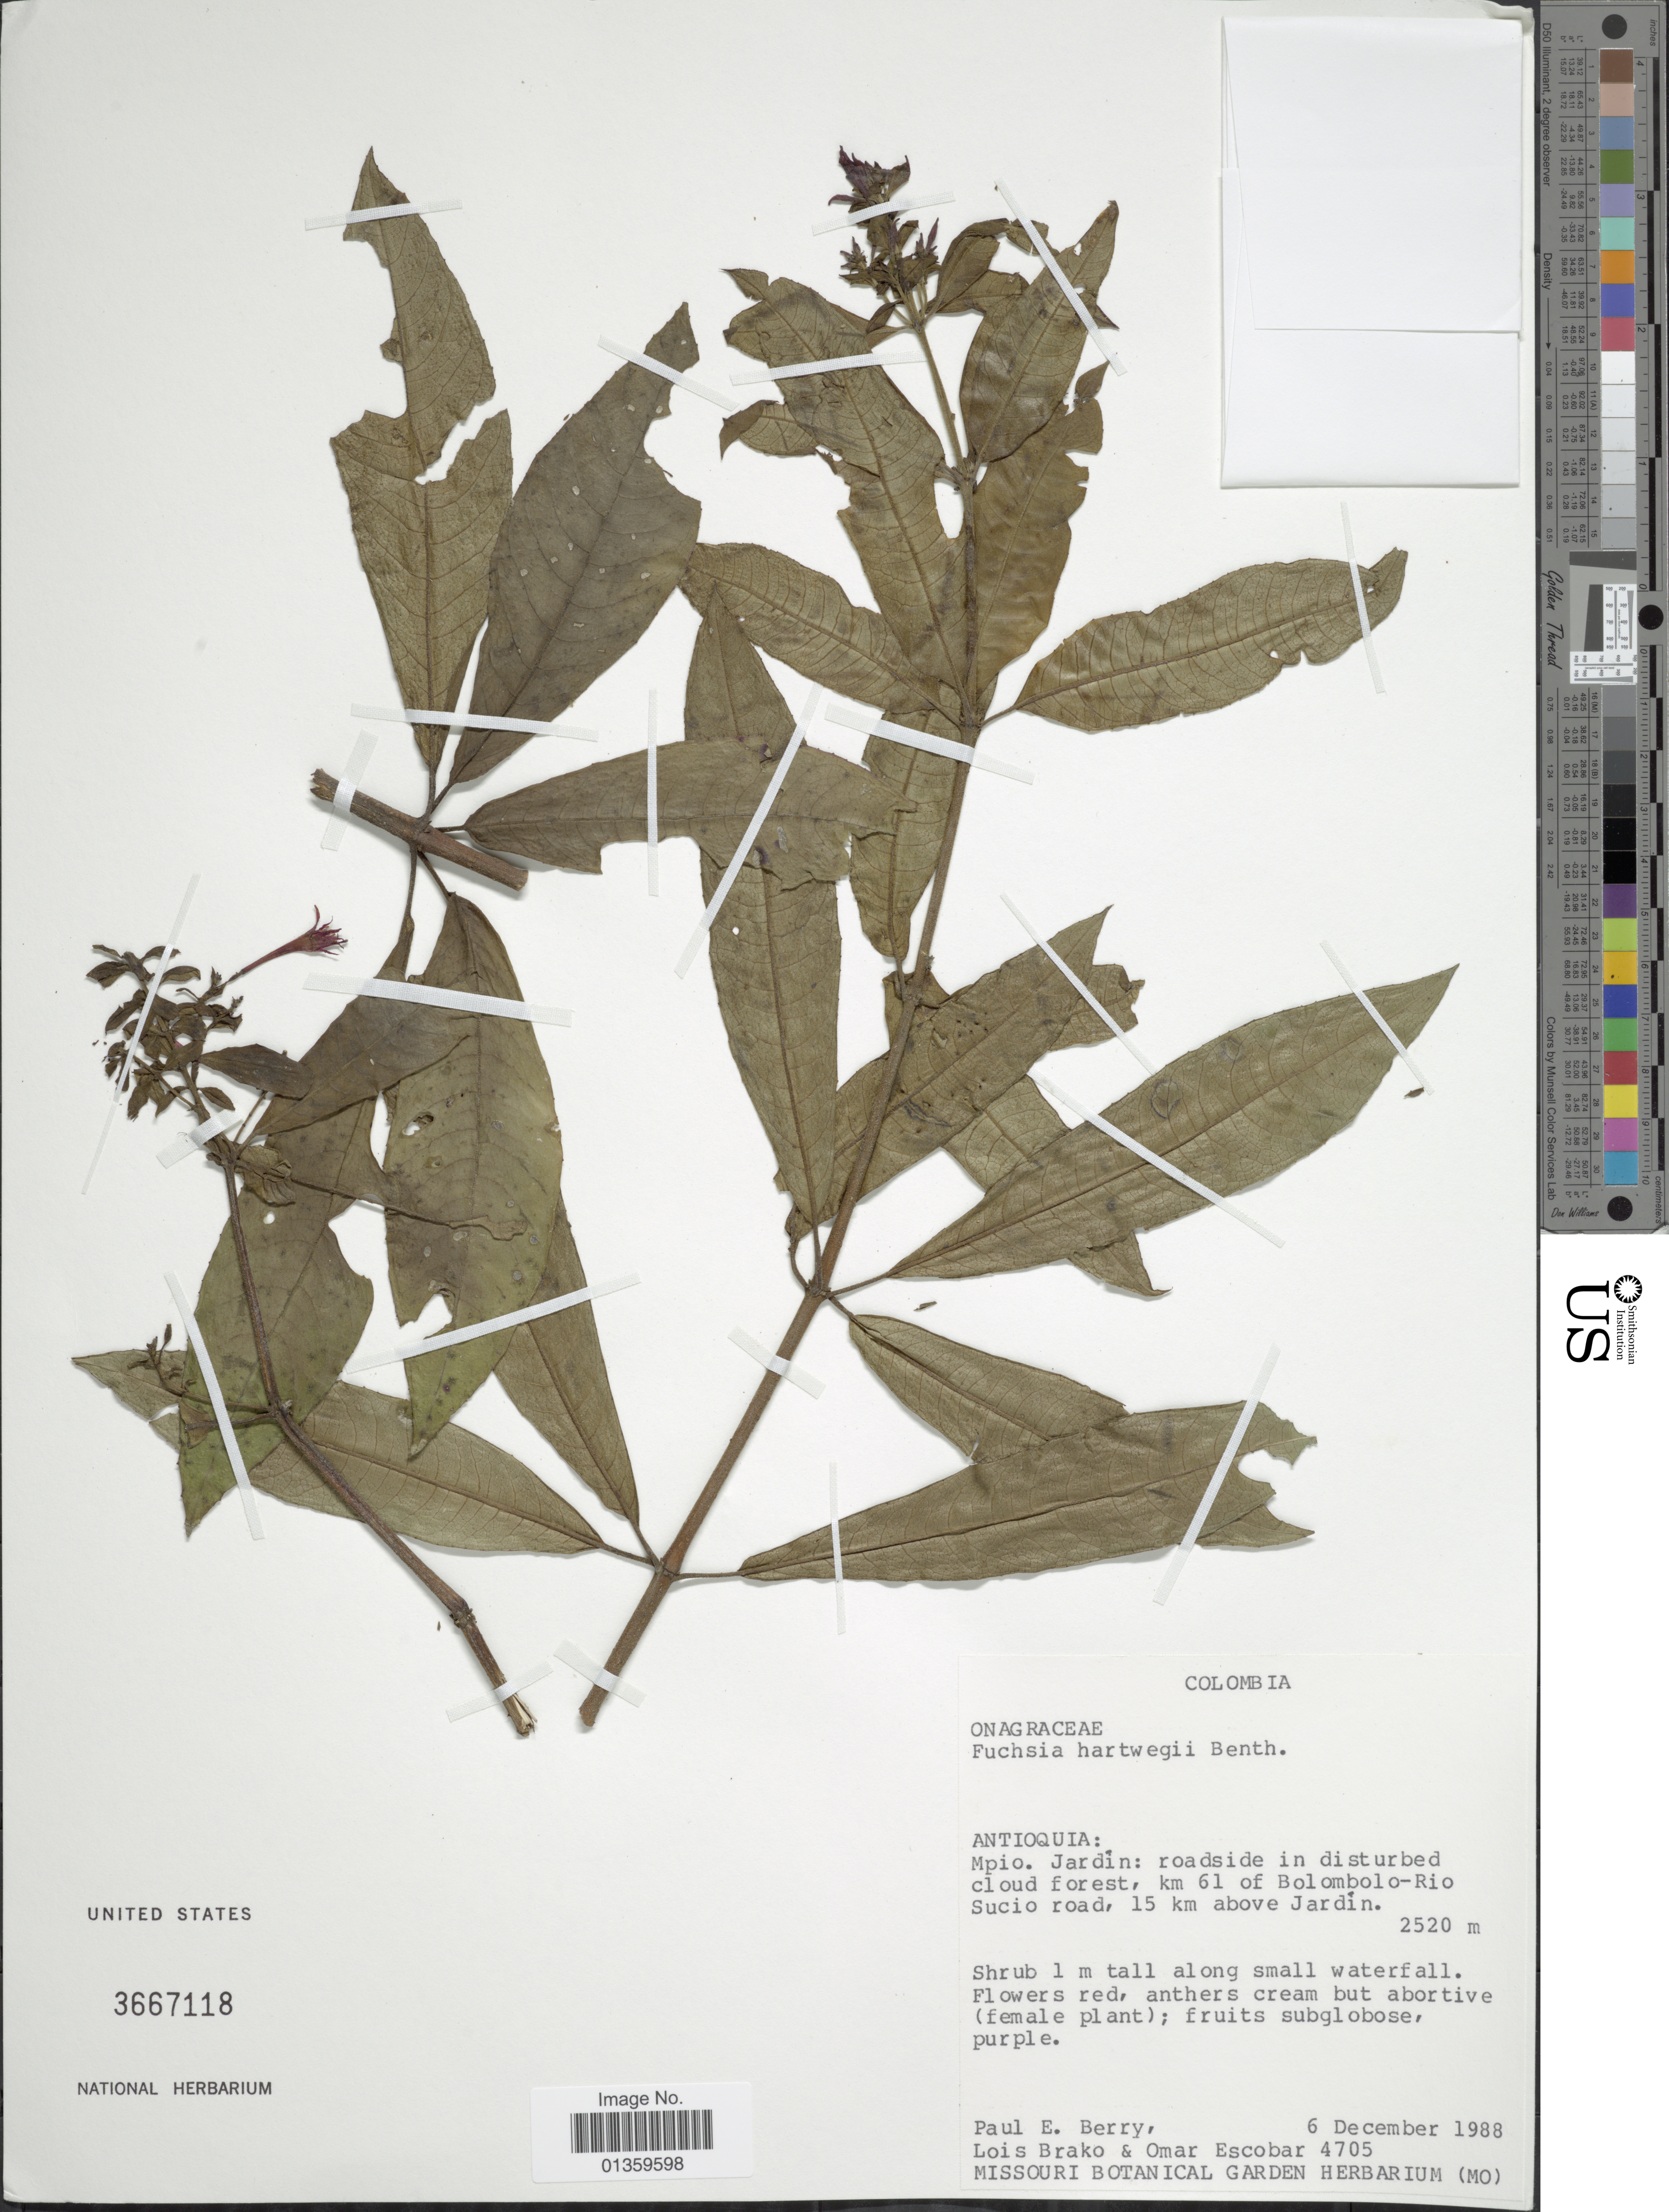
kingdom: Plantae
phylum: Tracheophyta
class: Magnoliopsida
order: Myrtales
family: Onagraceae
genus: Fuchsia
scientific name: Fuchsia hartwegii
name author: Benth.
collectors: P. E. Berry, L. Brako & O. D. Escobar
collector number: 4705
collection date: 1988-12-06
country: Colombia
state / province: Antioquia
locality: Mpio. Jardín: roadside in disturbed cloud forest, km 61 of Bolombolo-Rio Sucio road, 15 km above Jardín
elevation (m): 2520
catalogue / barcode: US 3667118